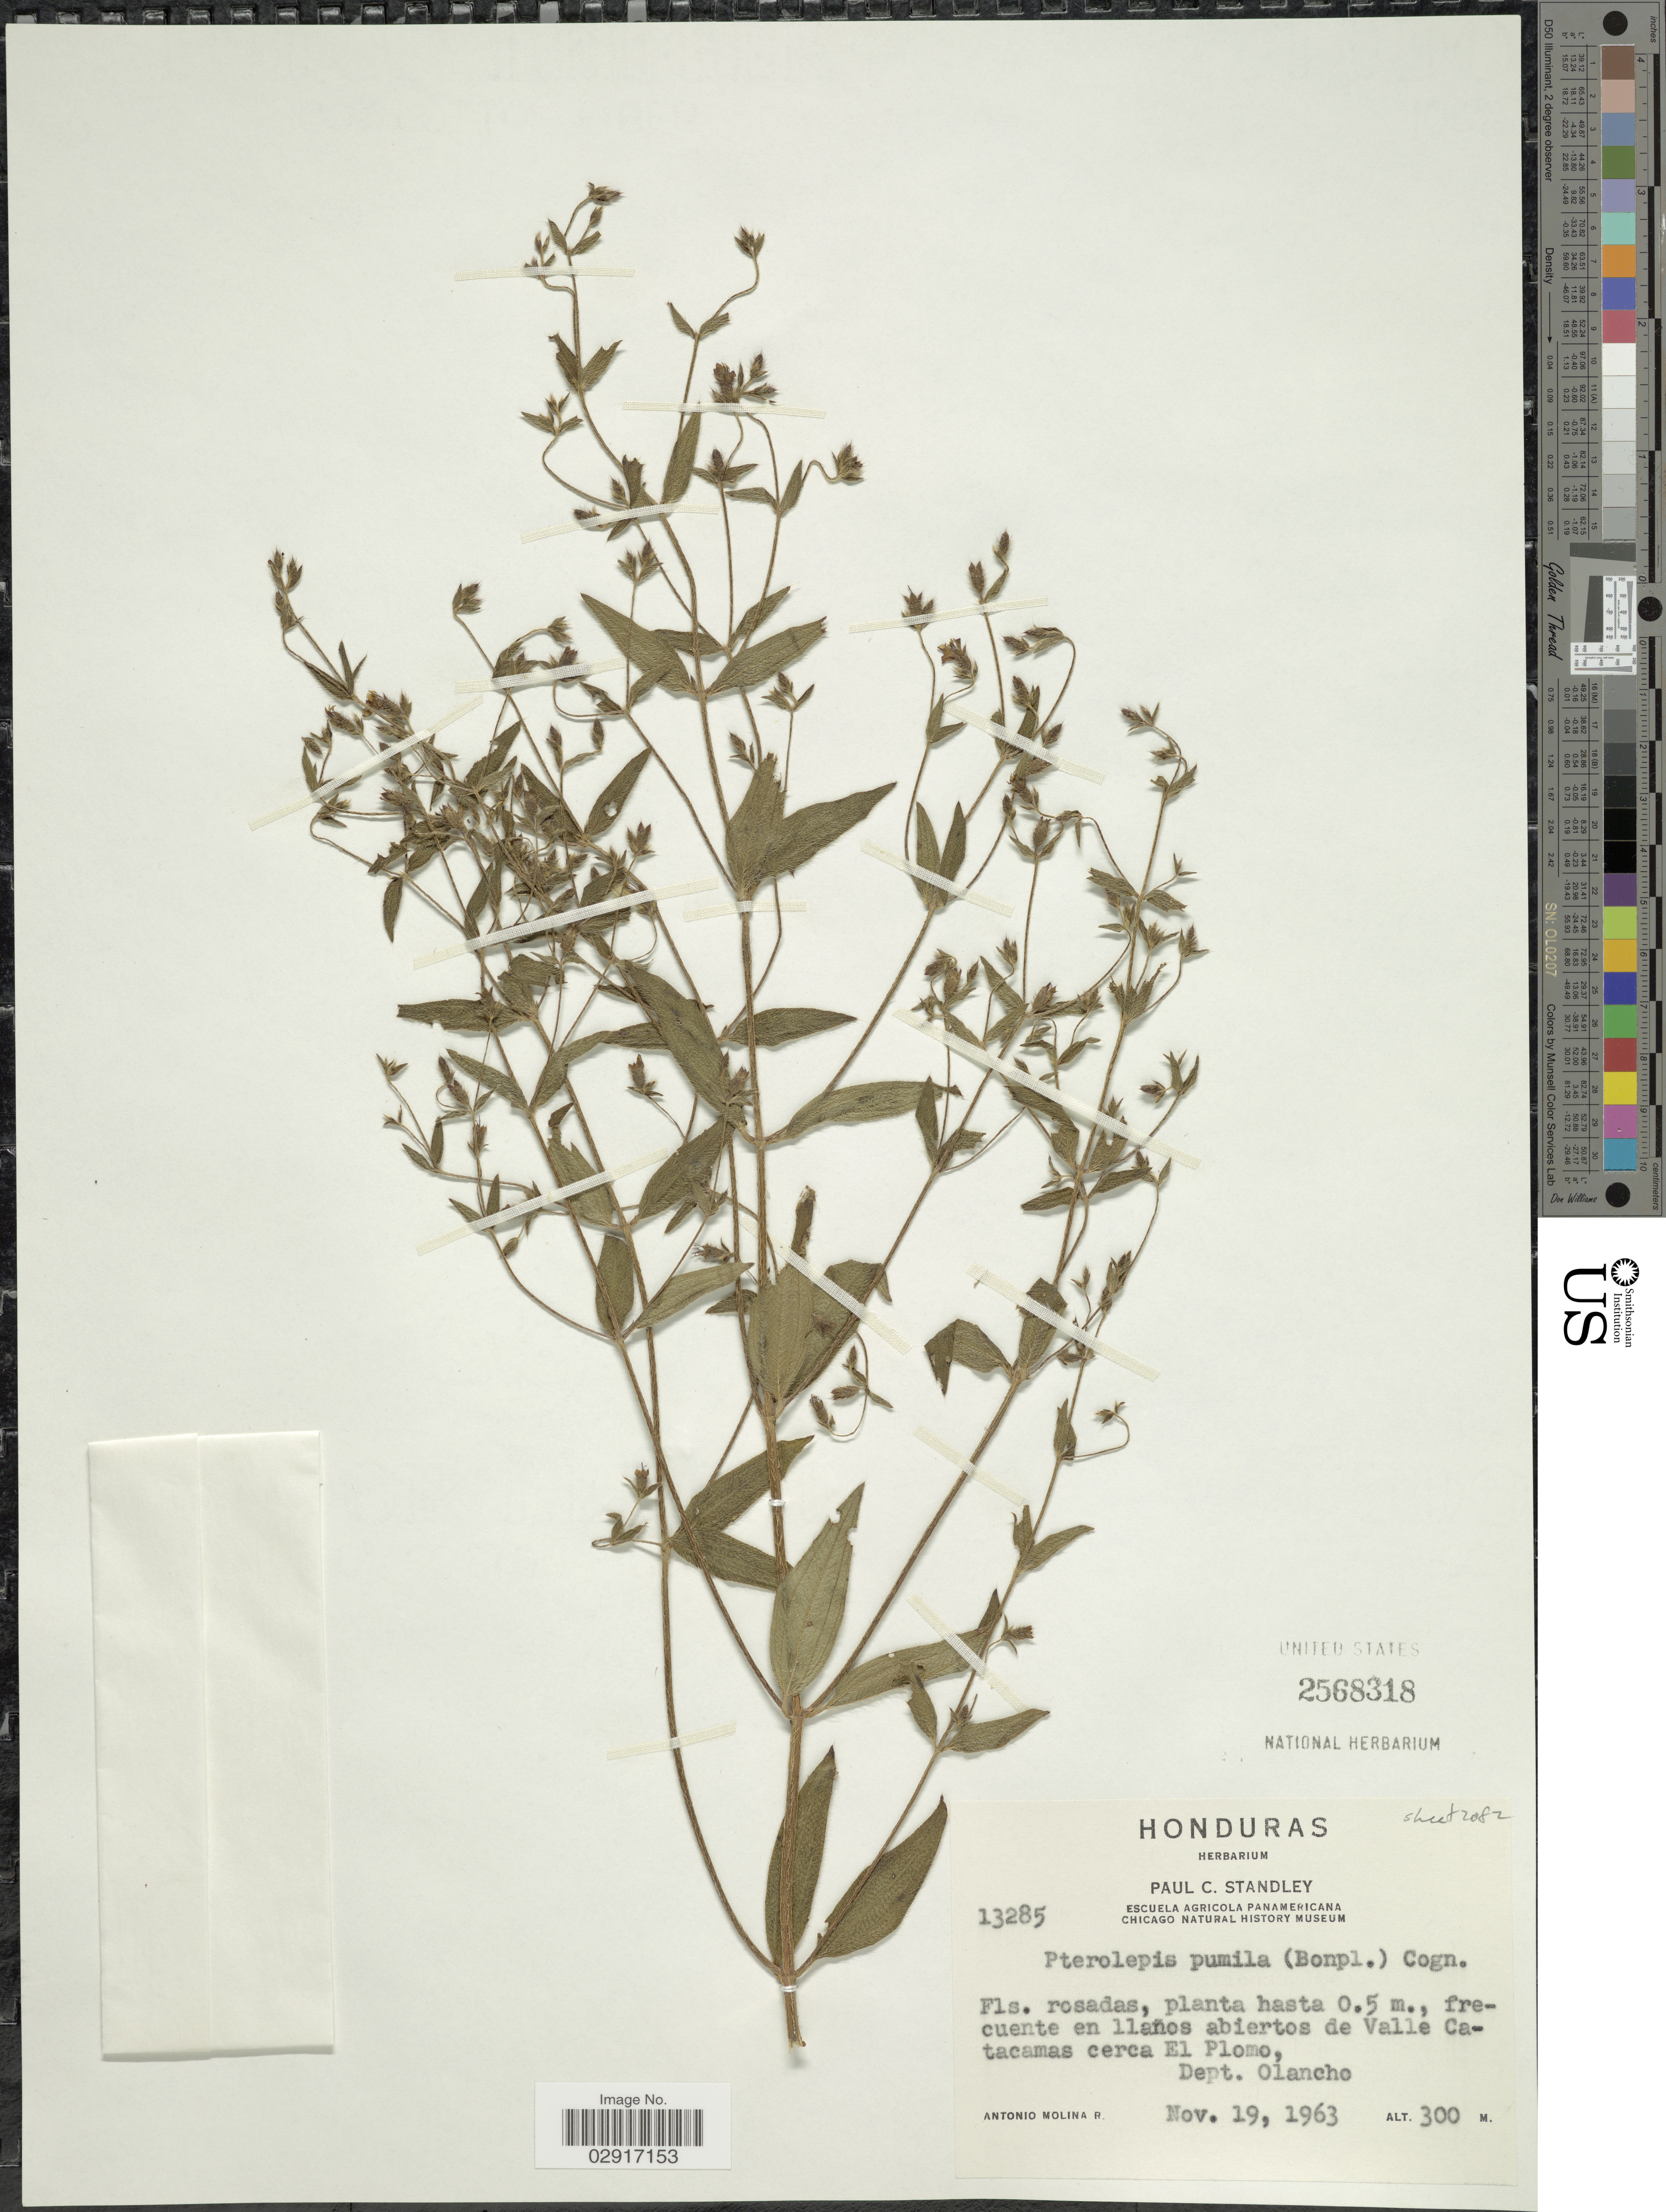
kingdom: Plantae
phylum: Tracheophyta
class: Magnoliopsida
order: Myrtales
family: Melastomataceae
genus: Pterolepis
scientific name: Pterolepis trichotoma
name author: (Rottb.) Cogn.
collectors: A. Molina R.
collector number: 13285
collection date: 1963-11-19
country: Honduras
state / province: Olancho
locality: Frecuente en llaños abiertos de Valle Catacamas cerca El Plomo, Dept. Olancho.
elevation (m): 300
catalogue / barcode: US 2568318